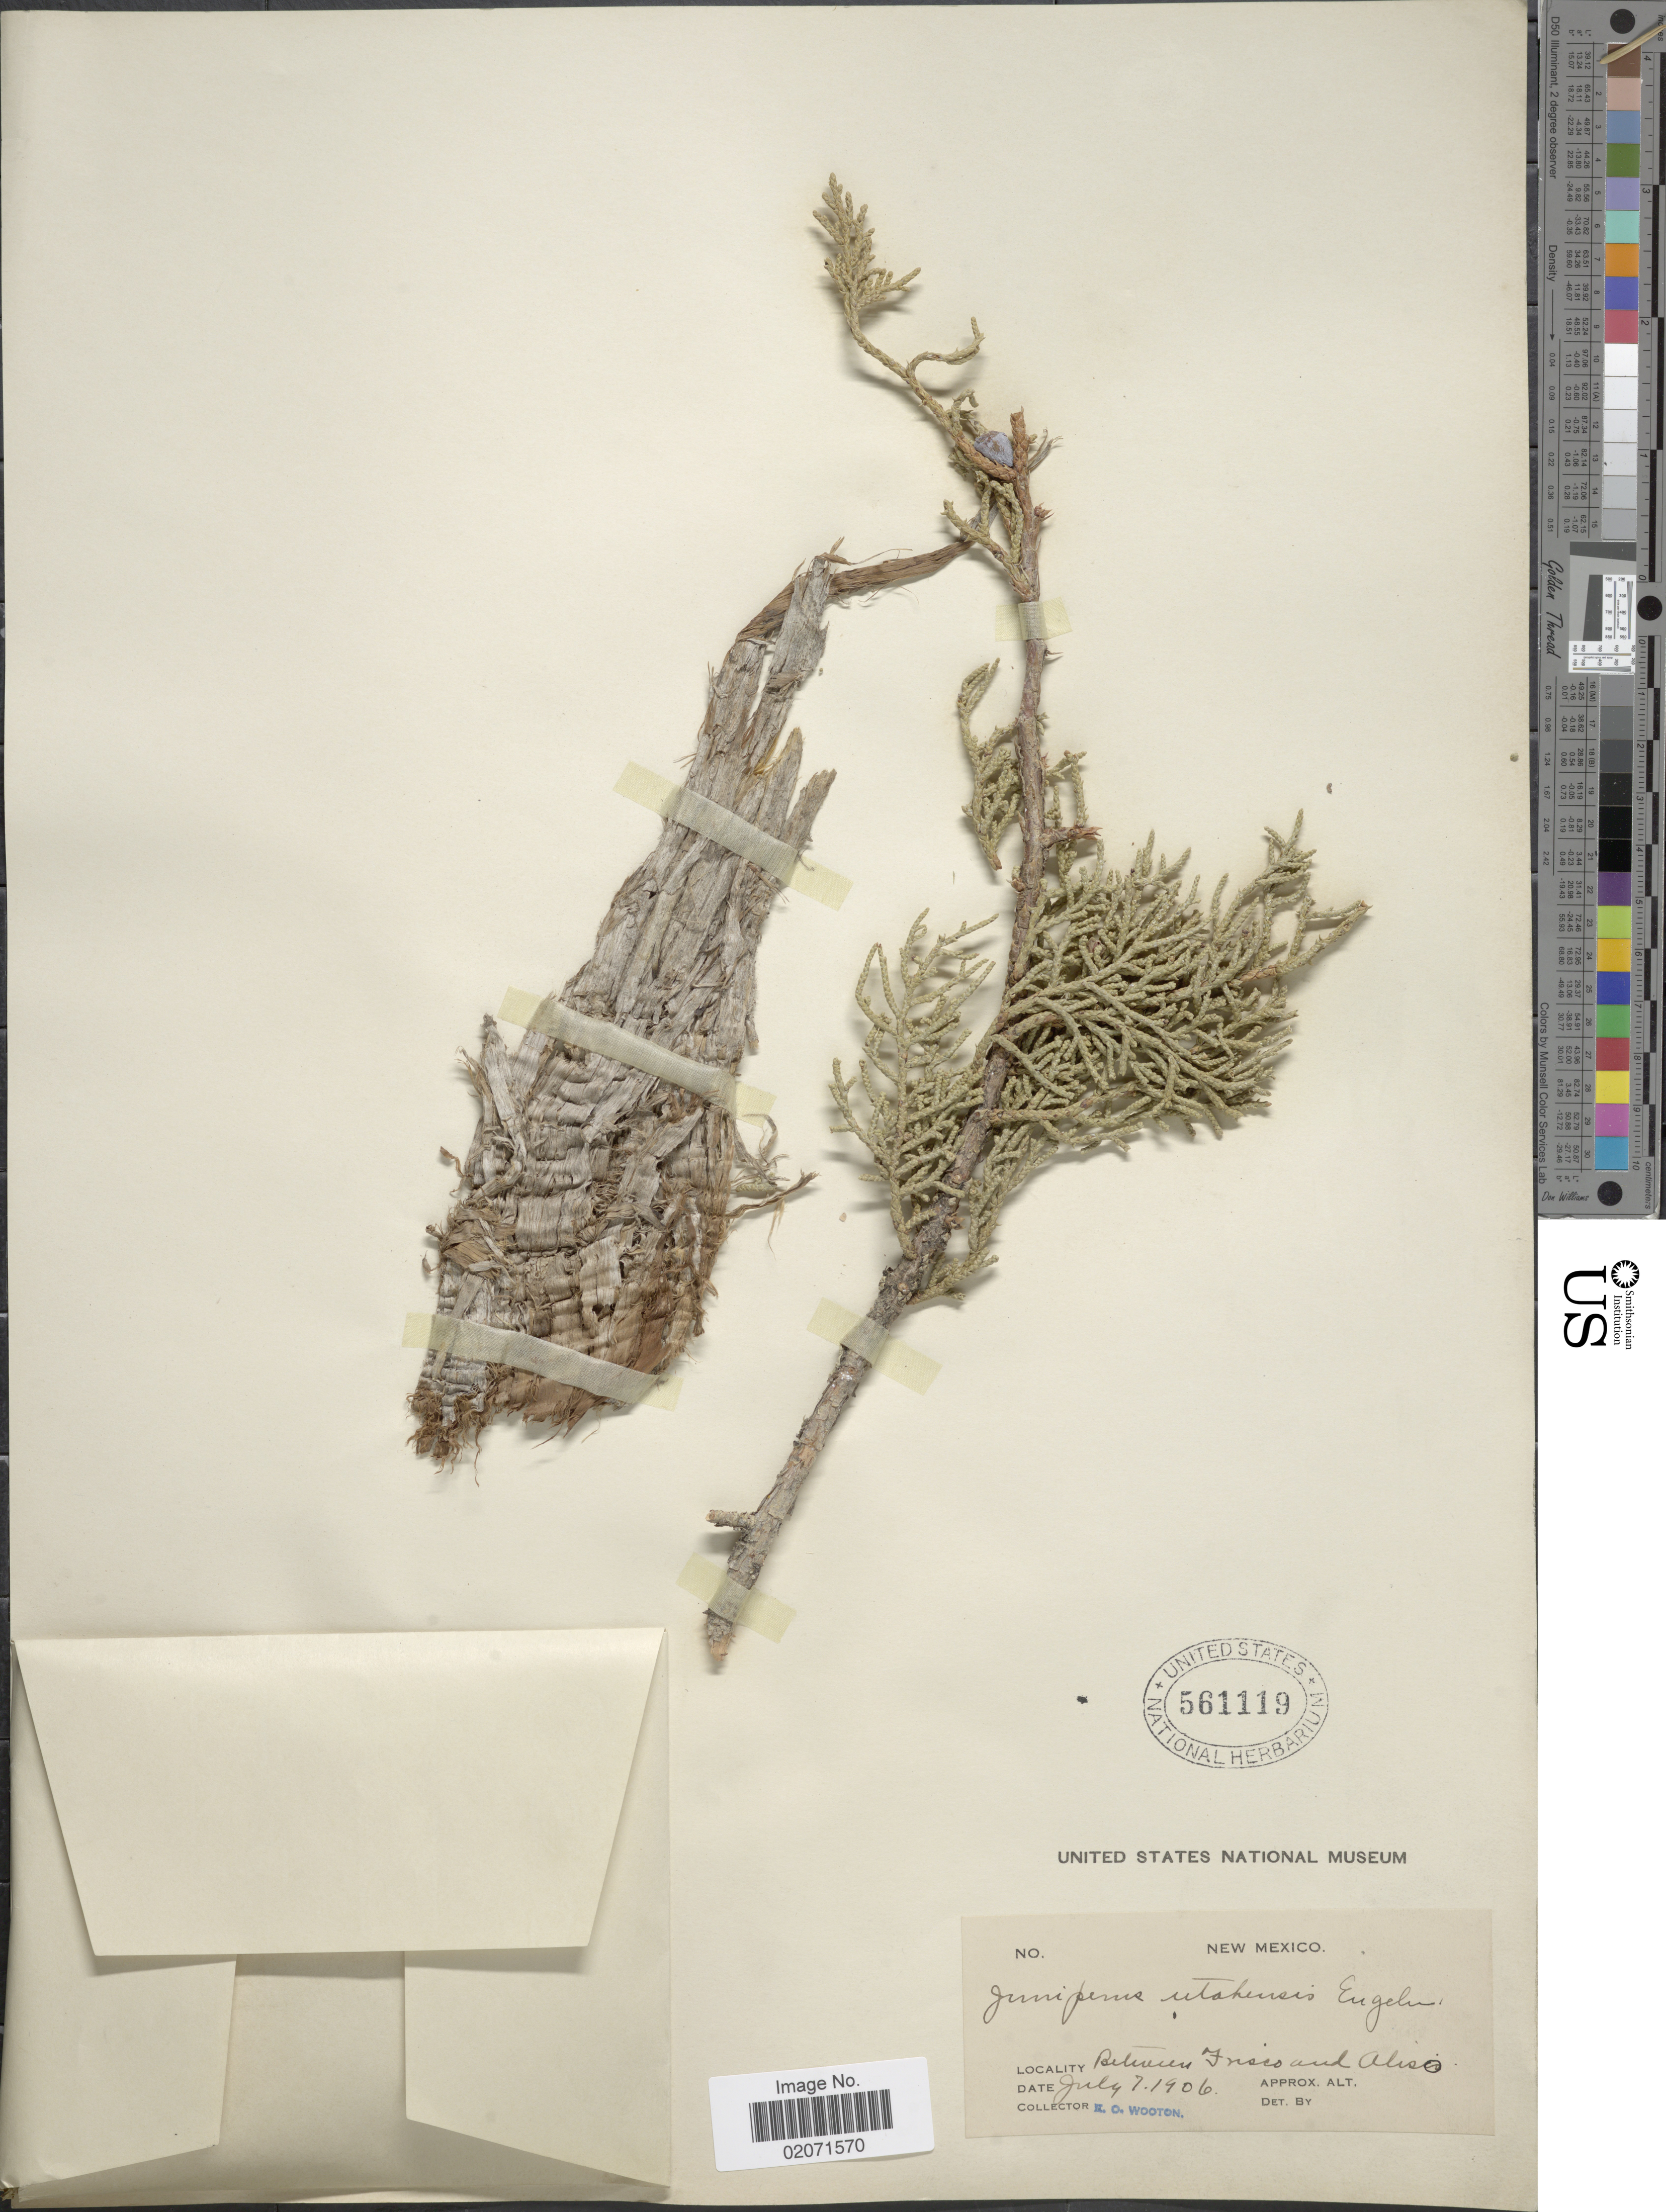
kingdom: Plantae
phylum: Tracheophyta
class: Pinopsida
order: Pinales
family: Cupressaceae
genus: Juniperus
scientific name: Juniperus osteosperma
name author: (Torr.) Little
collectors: E. O. Wooton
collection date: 1906-07-07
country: United States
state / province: New Mexico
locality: Between Frisco and Aliso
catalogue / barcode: US 561119